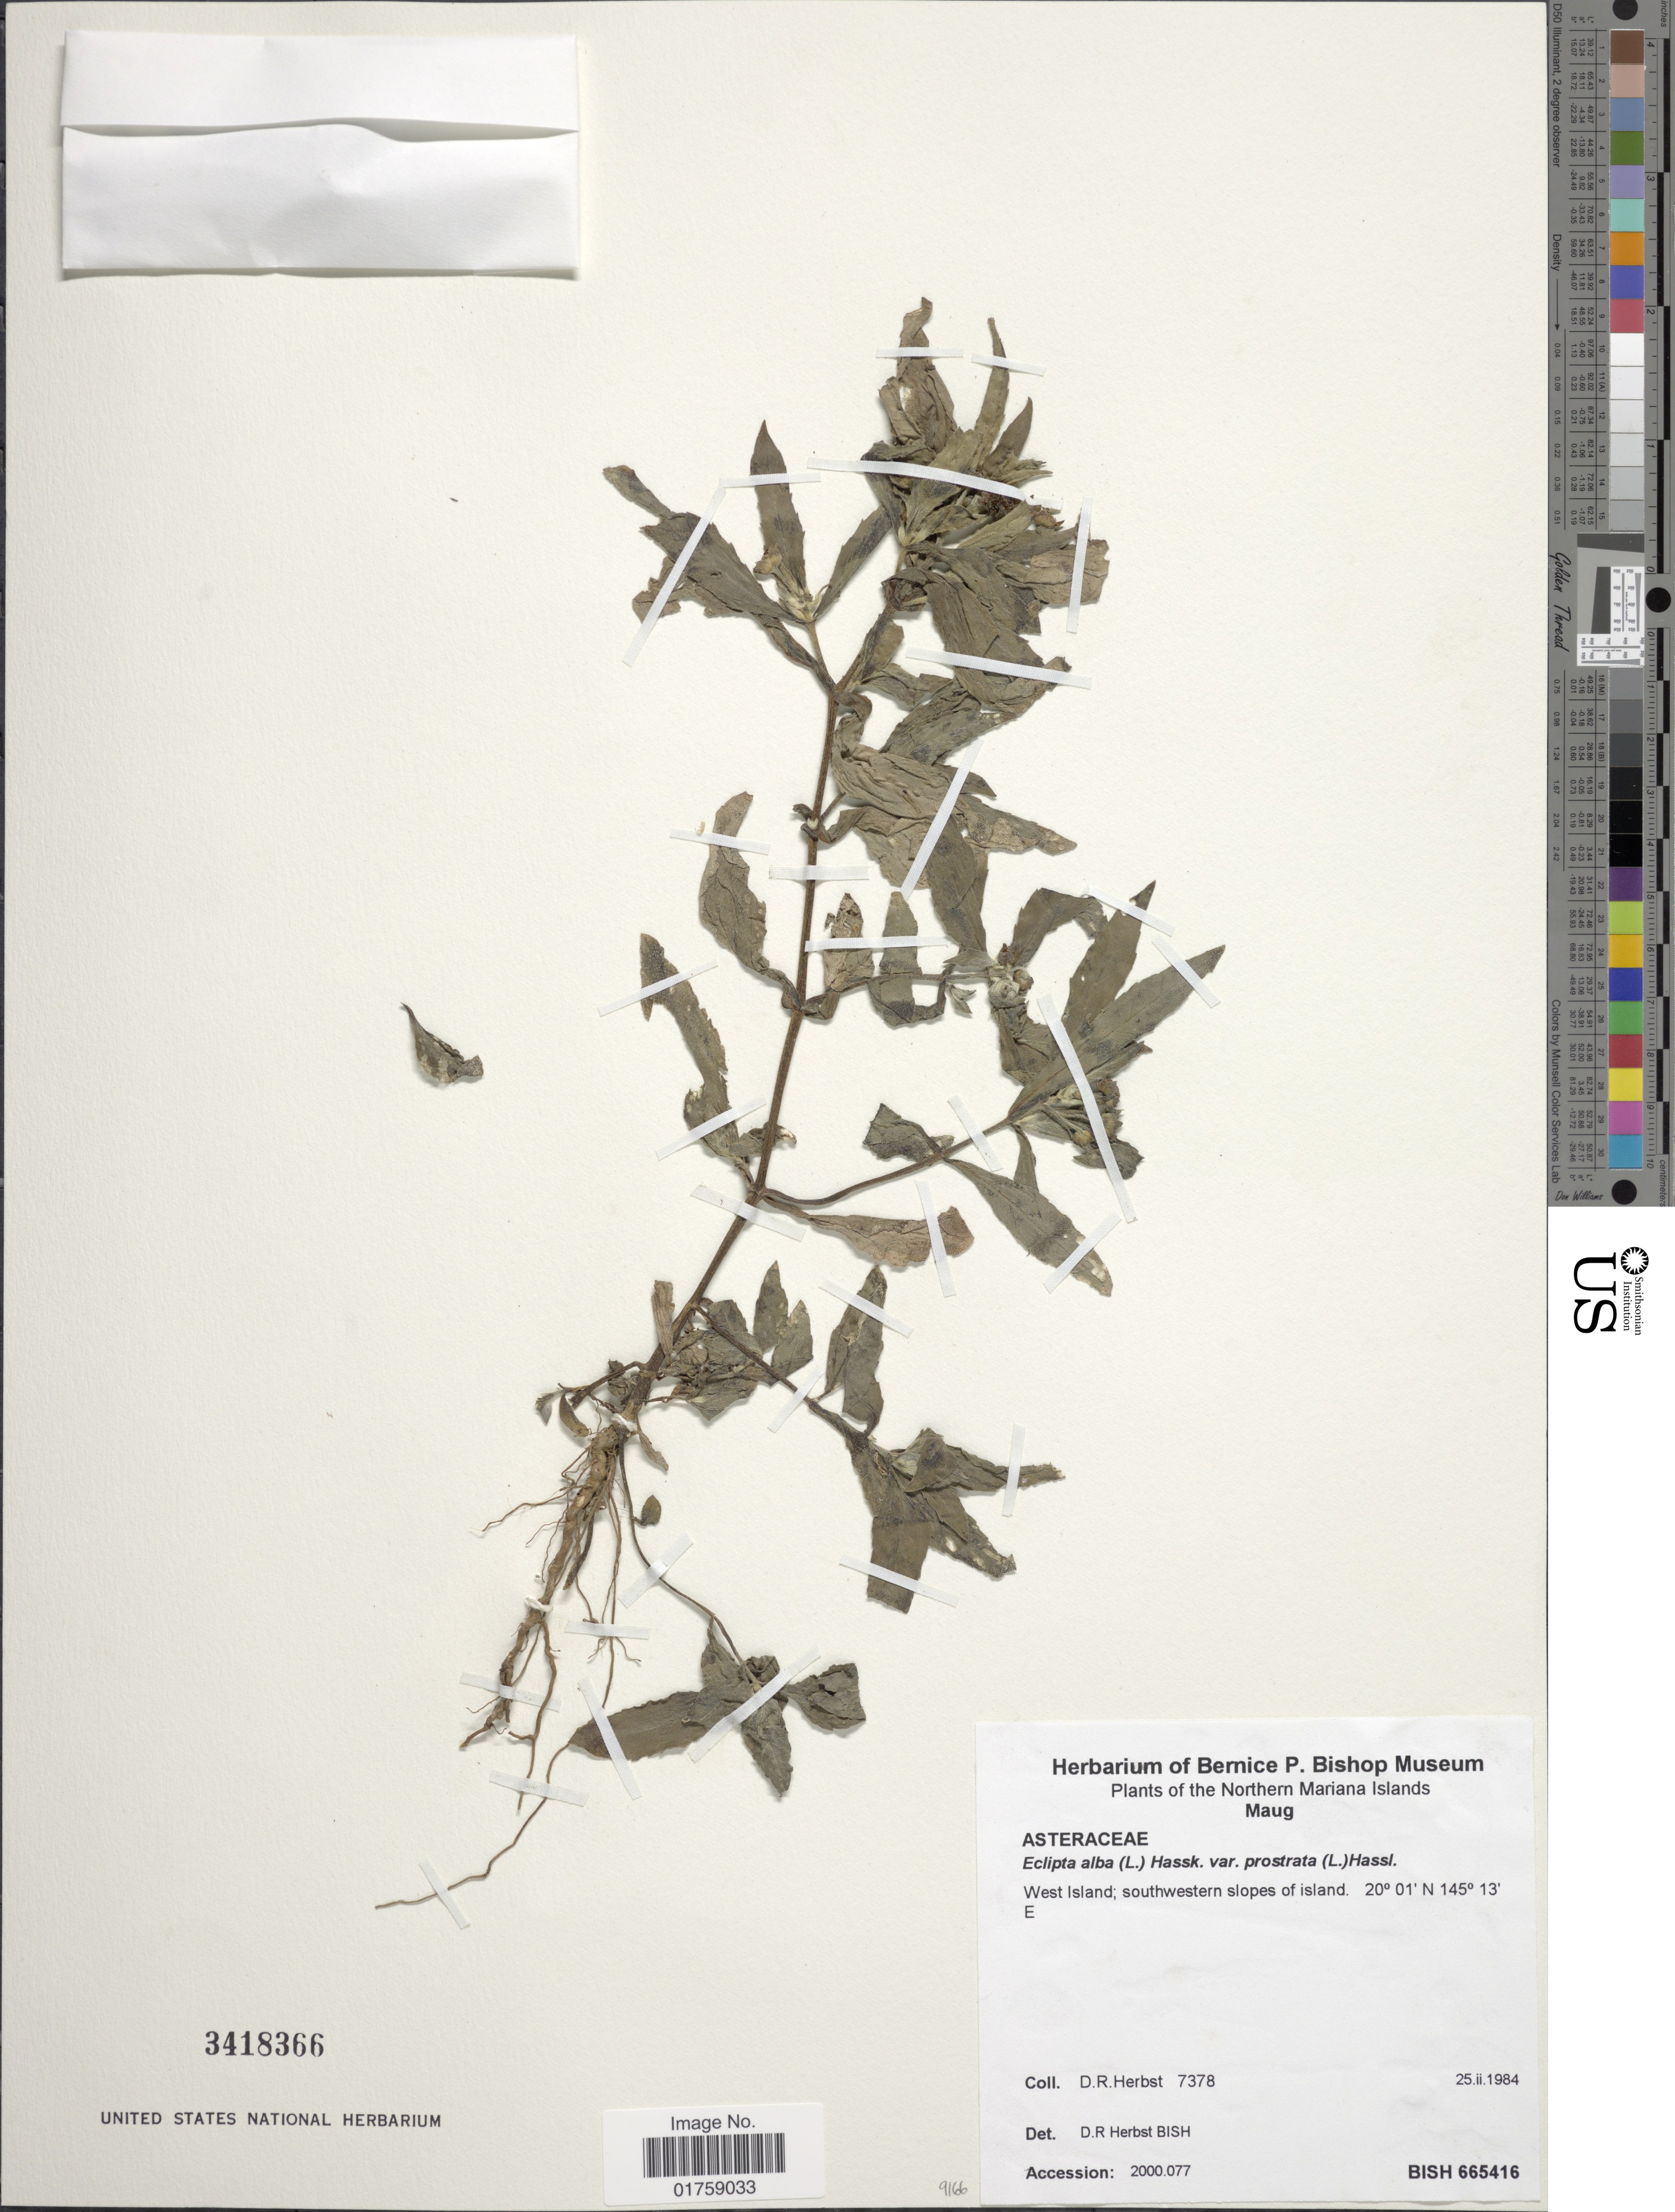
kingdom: Plantae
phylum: Tracheophyta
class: Magnoliopsida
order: Asterales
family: Asteraceae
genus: Eclipta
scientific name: Eclipta prostrata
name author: (L.) L.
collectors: D. R. Herbst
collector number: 7378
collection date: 1984-02-25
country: Northern Mariana Islands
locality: Northern Mariana Islands. Maug. West Islandl southwestern slopes of island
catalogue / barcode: US 3418366